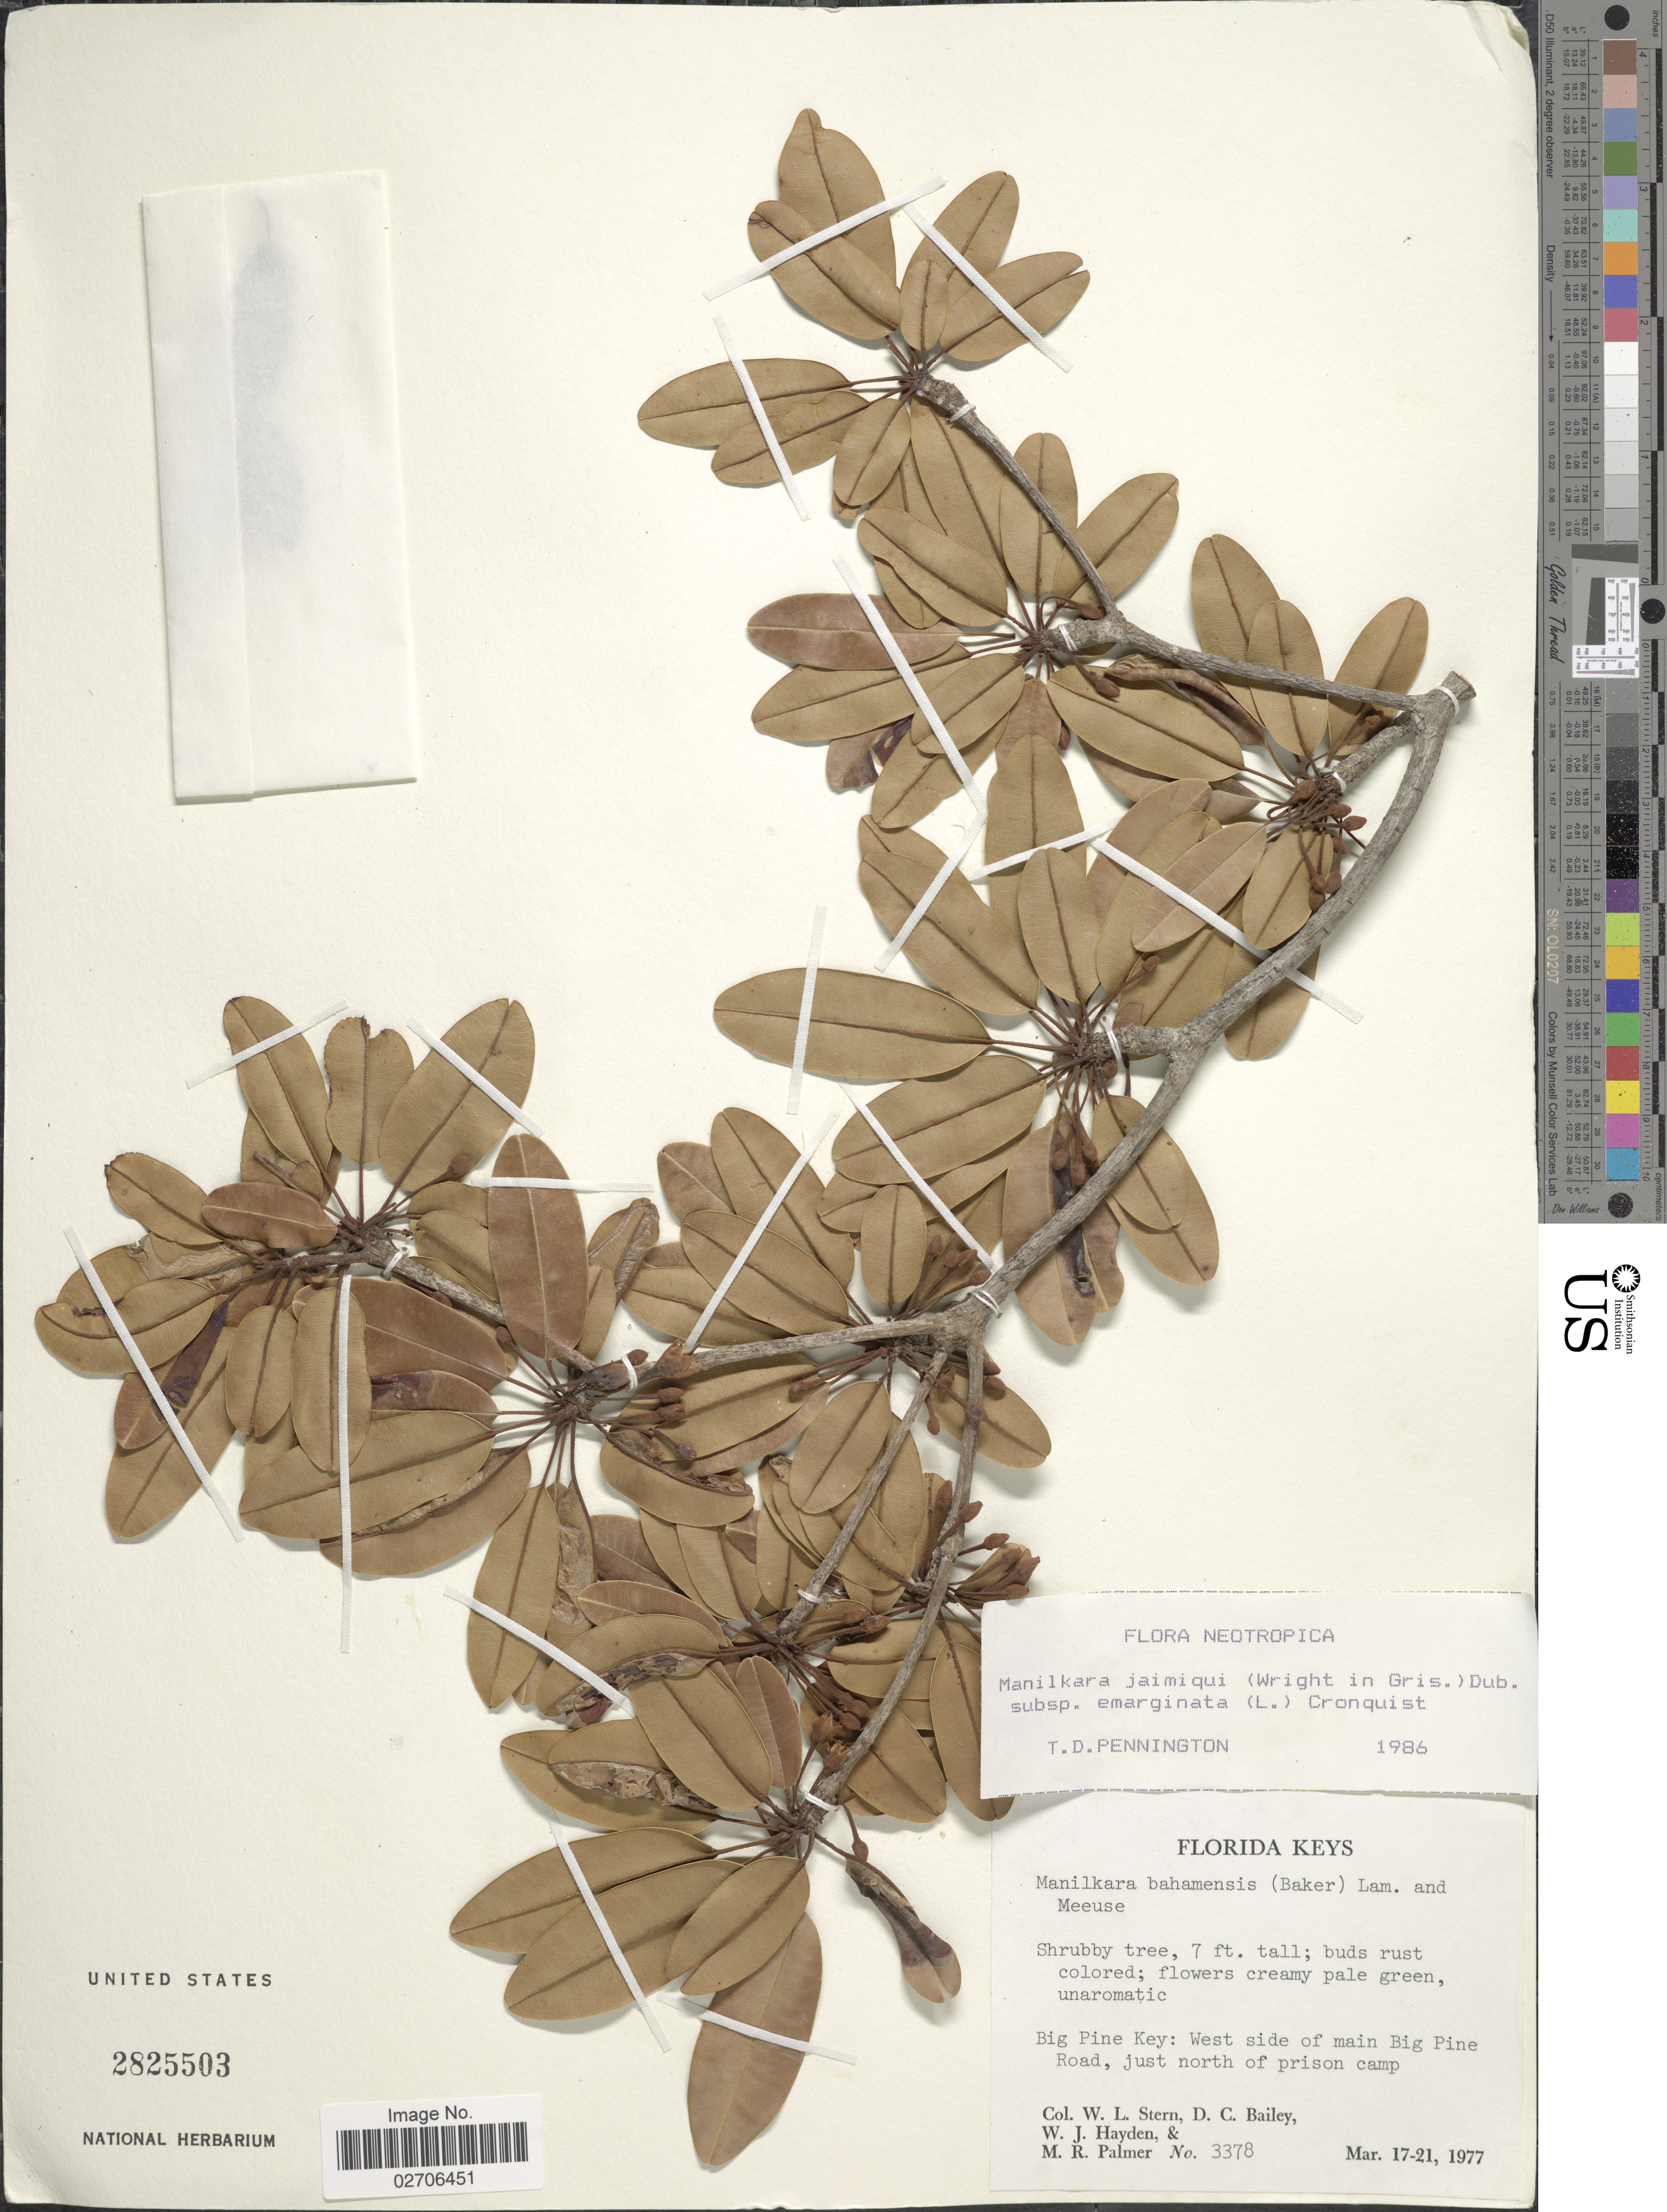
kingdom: Plantae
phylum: Tracheophyta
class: Magnoliopsida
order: Ericales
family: Sapotaceae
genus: Manilkara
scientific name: Manilkara jaimiqui subsp. emarginata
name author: (L.) Cronq.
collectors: W. L. Stern, D. C. Bailey, W. Hayden & M. R. Palmer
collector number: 3378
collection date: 1977-03-17/1977-03-21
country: United States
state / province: Florida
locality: Florida Keys, Big Pine Key: West side of main Big Pine Road, just north of prison camp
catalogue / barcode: US 2825503